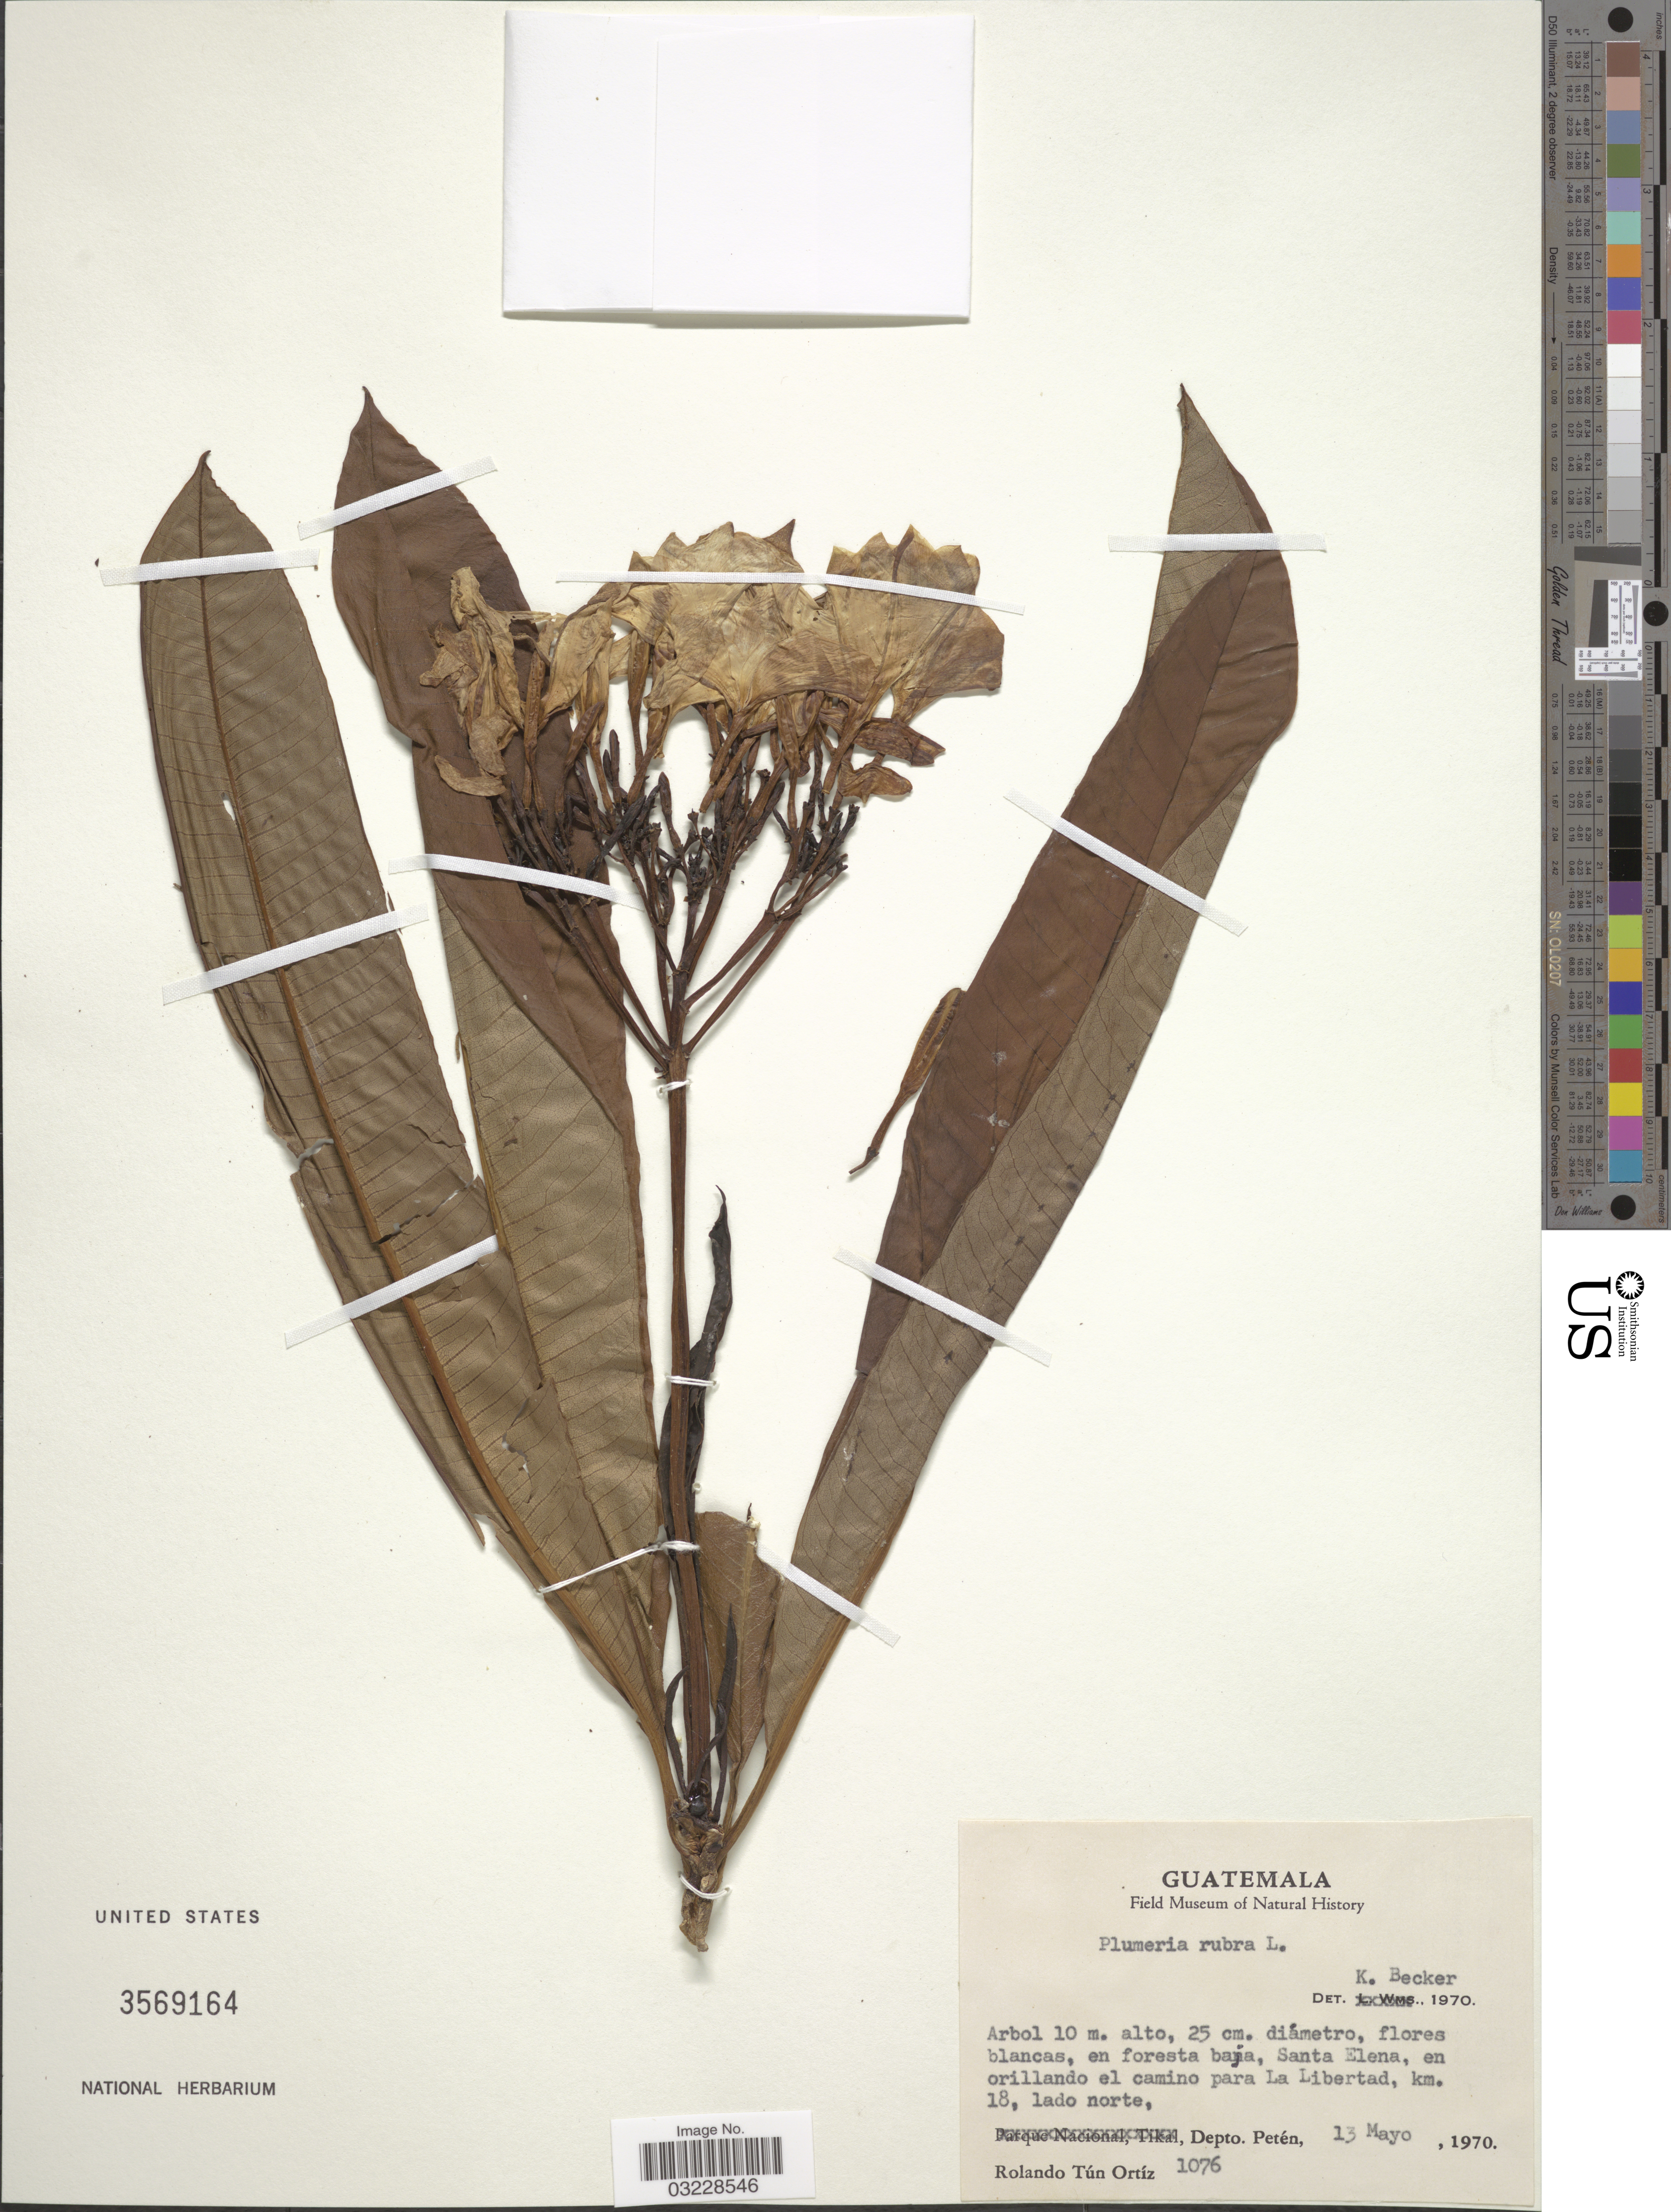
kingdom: Plantae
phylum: Tracheophyta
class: Magnoliopsida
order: Gentianales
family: Apocynaceae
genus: Plumeria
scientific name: Plumeria rubra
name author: L.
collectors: R. T. Ortíz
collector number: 1076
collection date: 1970-05-13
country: Guatemala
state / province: El Petén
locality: Santa Elena, en orillando el camino para La Libertad, km. 18, lado norte, Depto. Petén.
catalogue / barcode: US 3569164